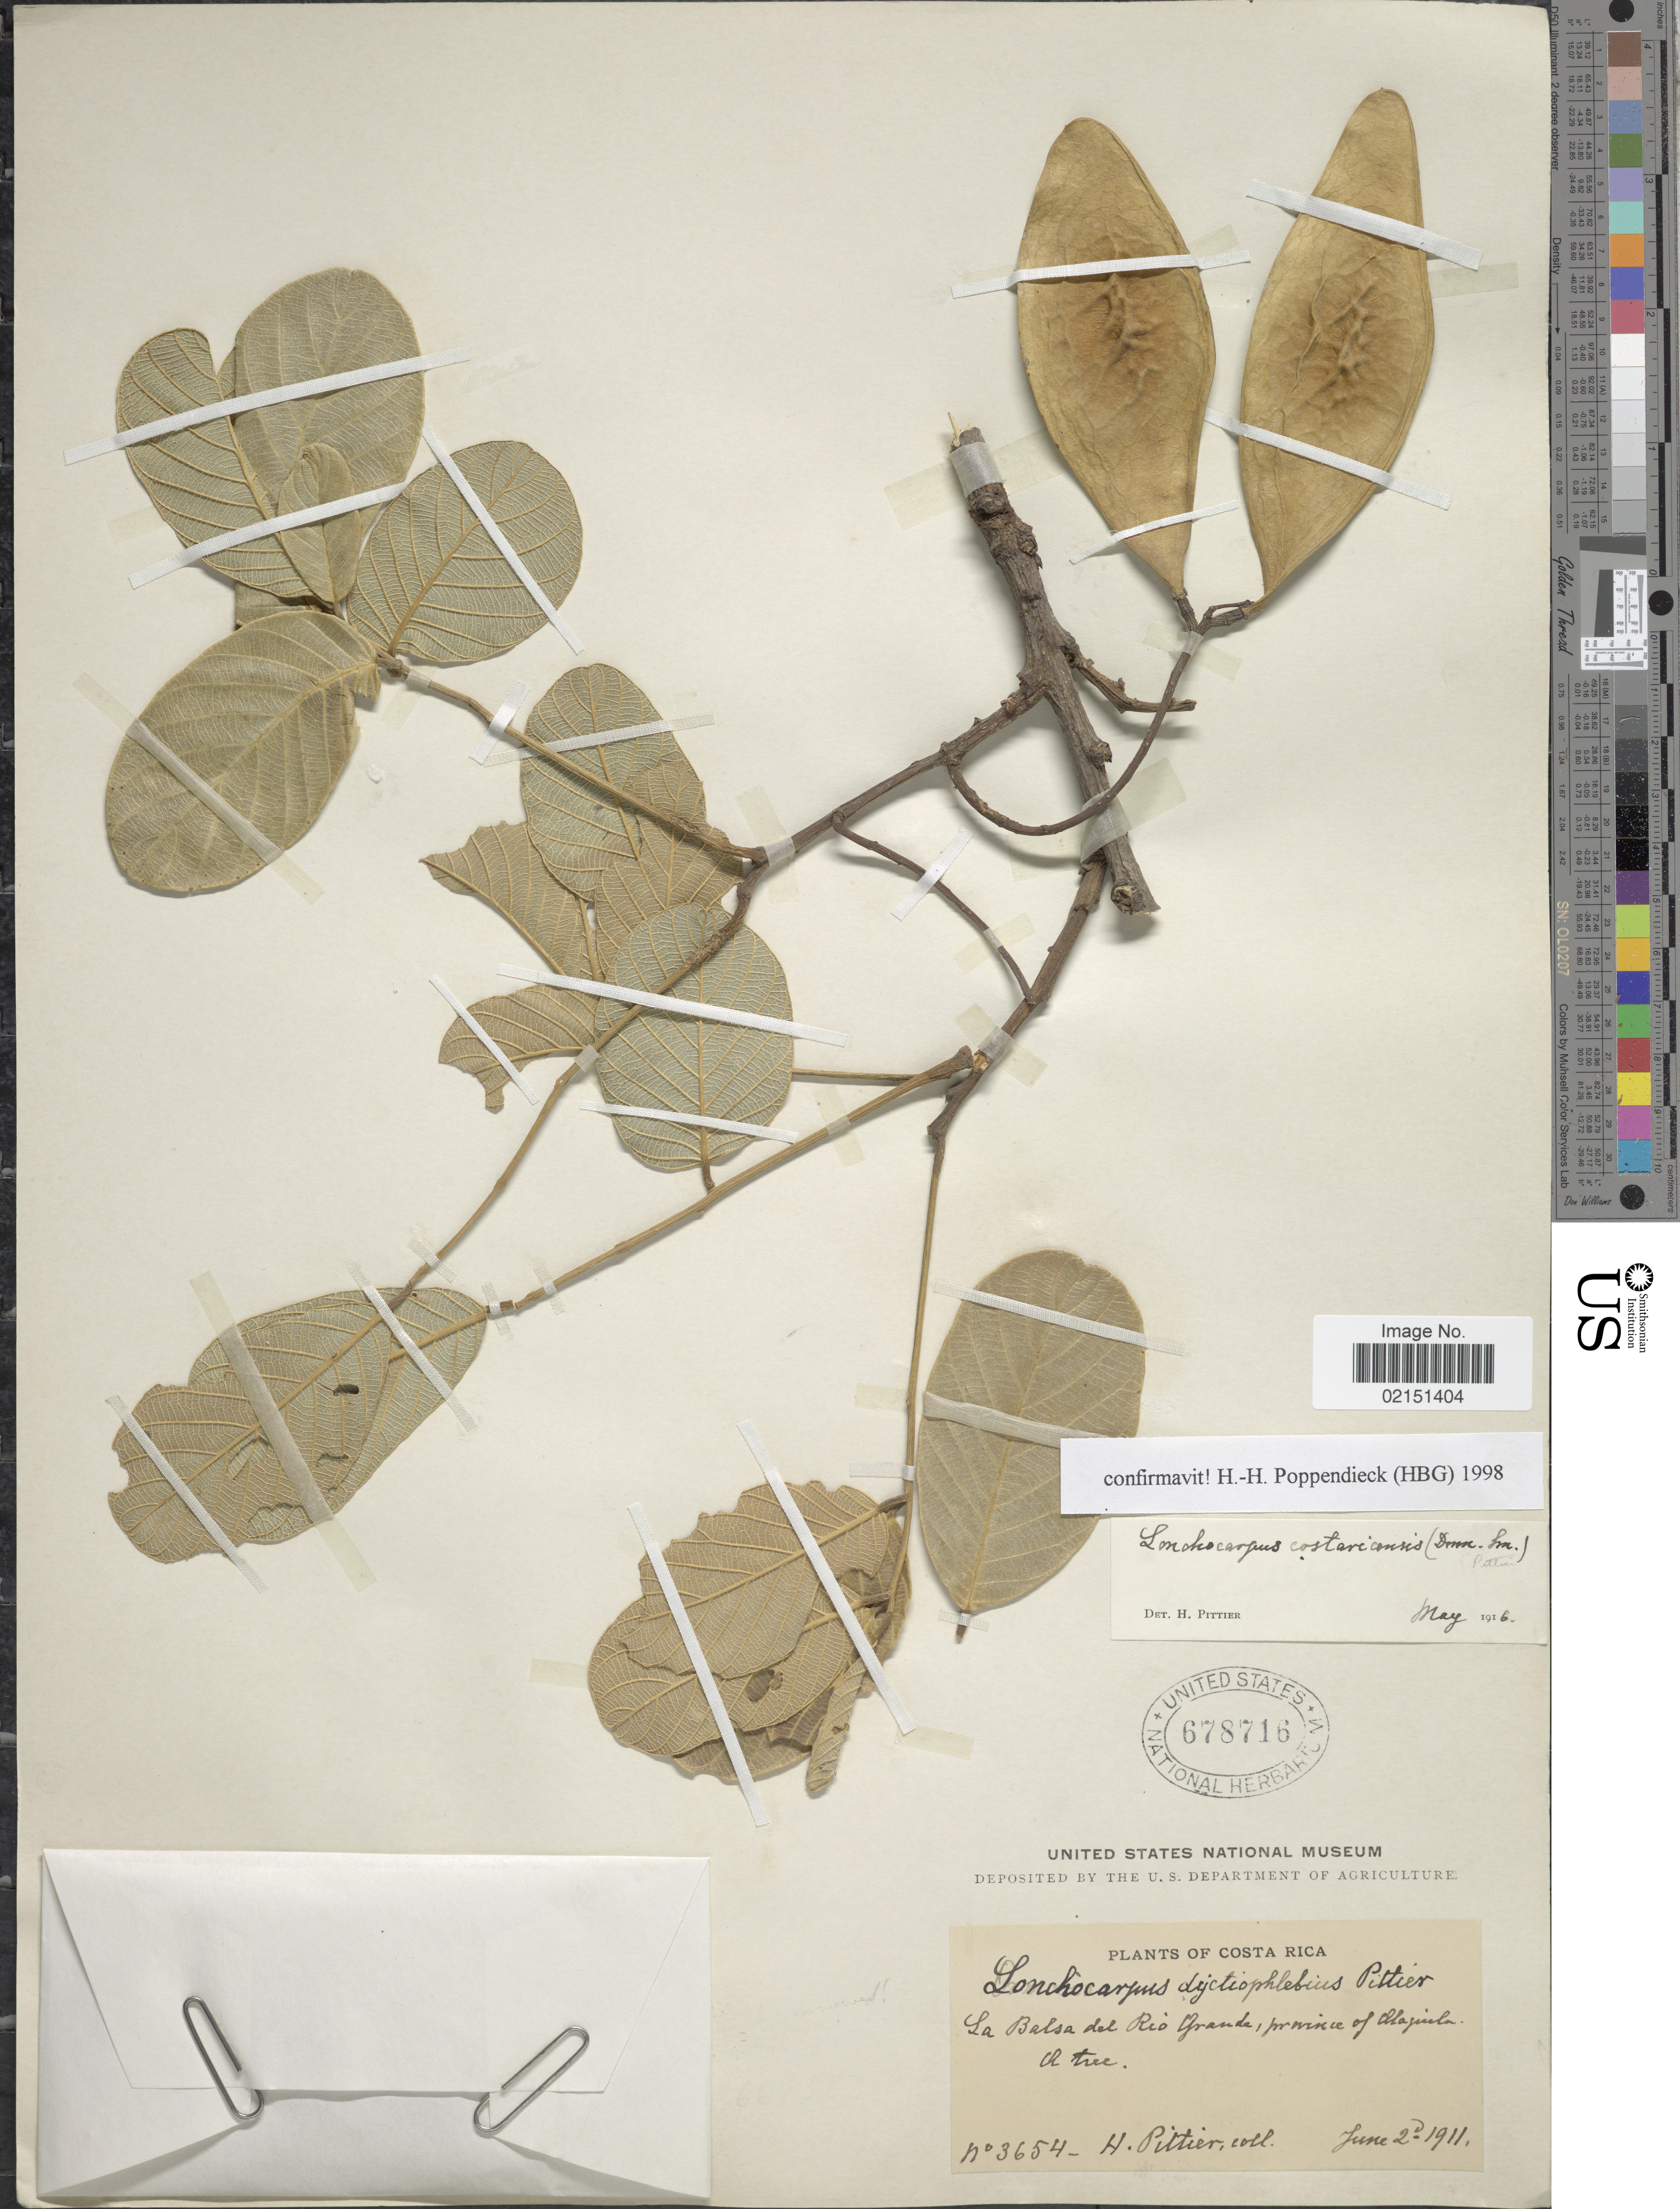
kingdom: Plantae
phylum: Tracheophyta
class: Magnoliopsida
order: Fabales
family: Fabaceae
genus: Lonchocarpus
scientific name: Lonchocarpus costaricensis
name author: Pittier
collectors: H. F. Pittier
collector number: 3654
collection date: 1911-06-02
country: Costa Rica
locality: La Balsa del Rio Grande, province of Majuela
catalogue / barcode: US 678716